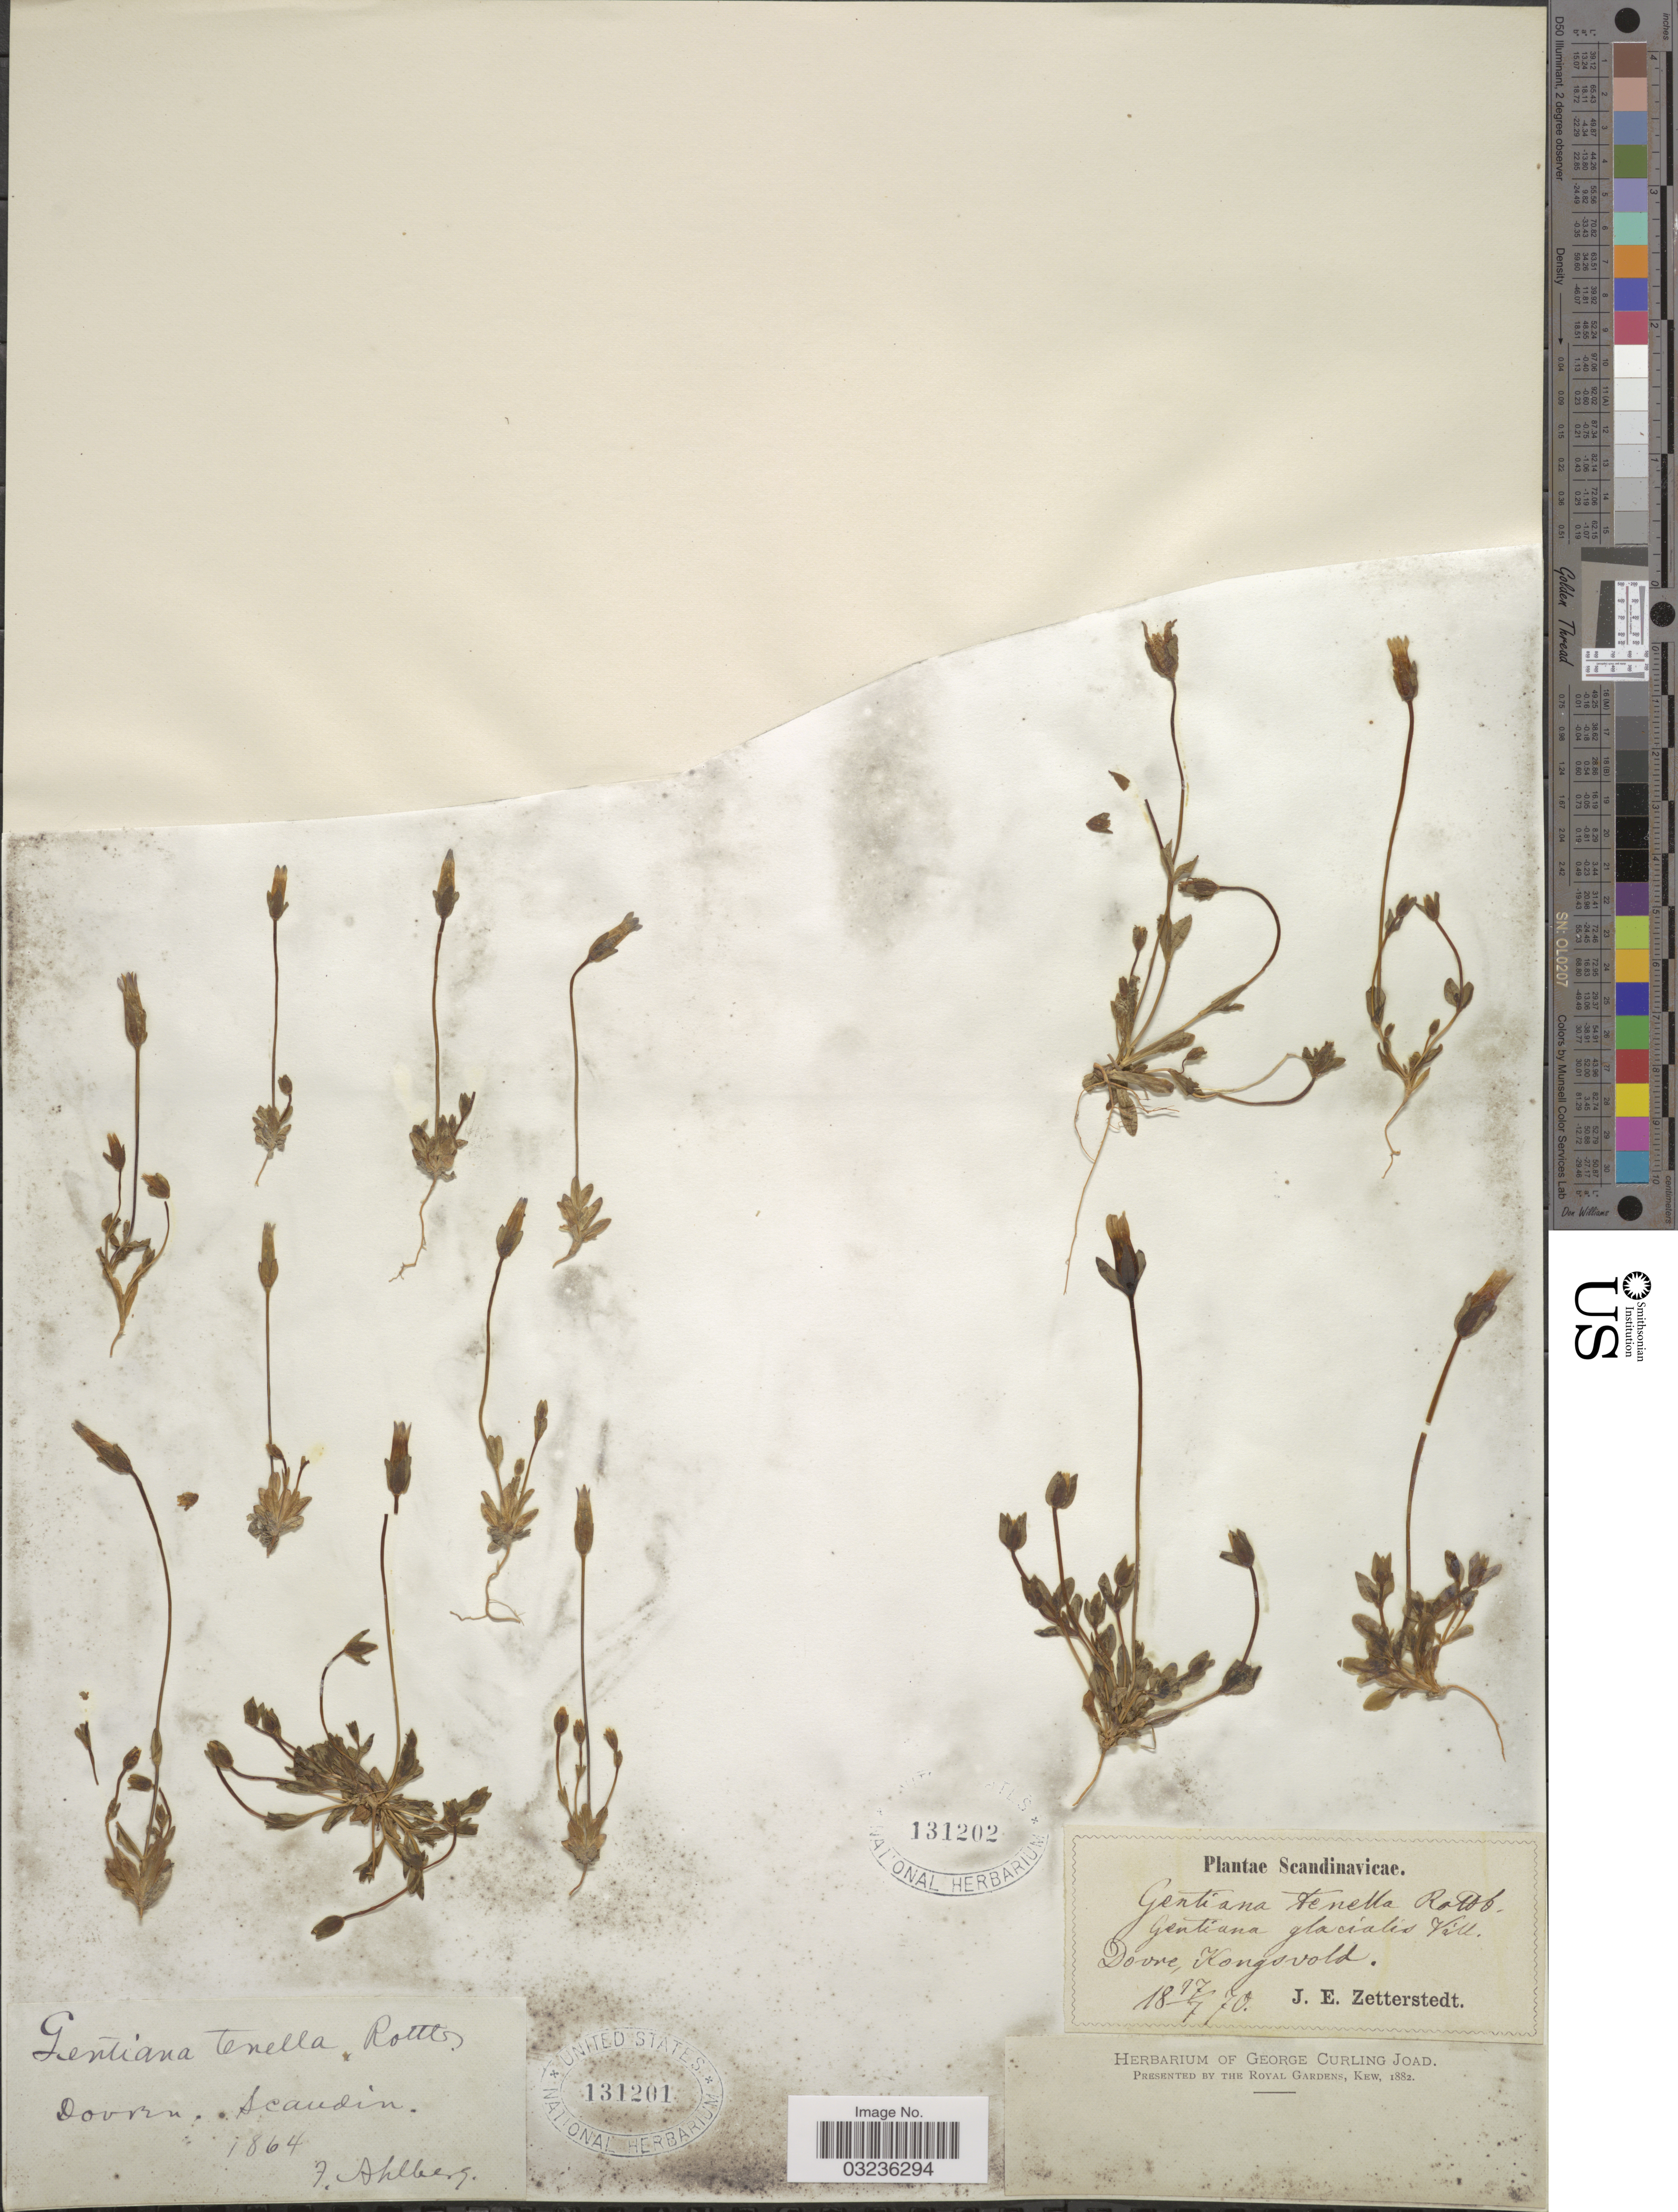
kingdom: Plantae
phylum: Tracheophyta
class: Magnoliopsida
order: Gentianales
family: Gentianaceae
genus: Gentiana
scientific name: Gentiana tenella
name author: Rottb.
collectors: J.E. Zetterstedt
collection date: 1870-07-17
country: Norway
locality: Scandinavicae. Dovre, Kongsvold.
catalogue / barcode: US 131202